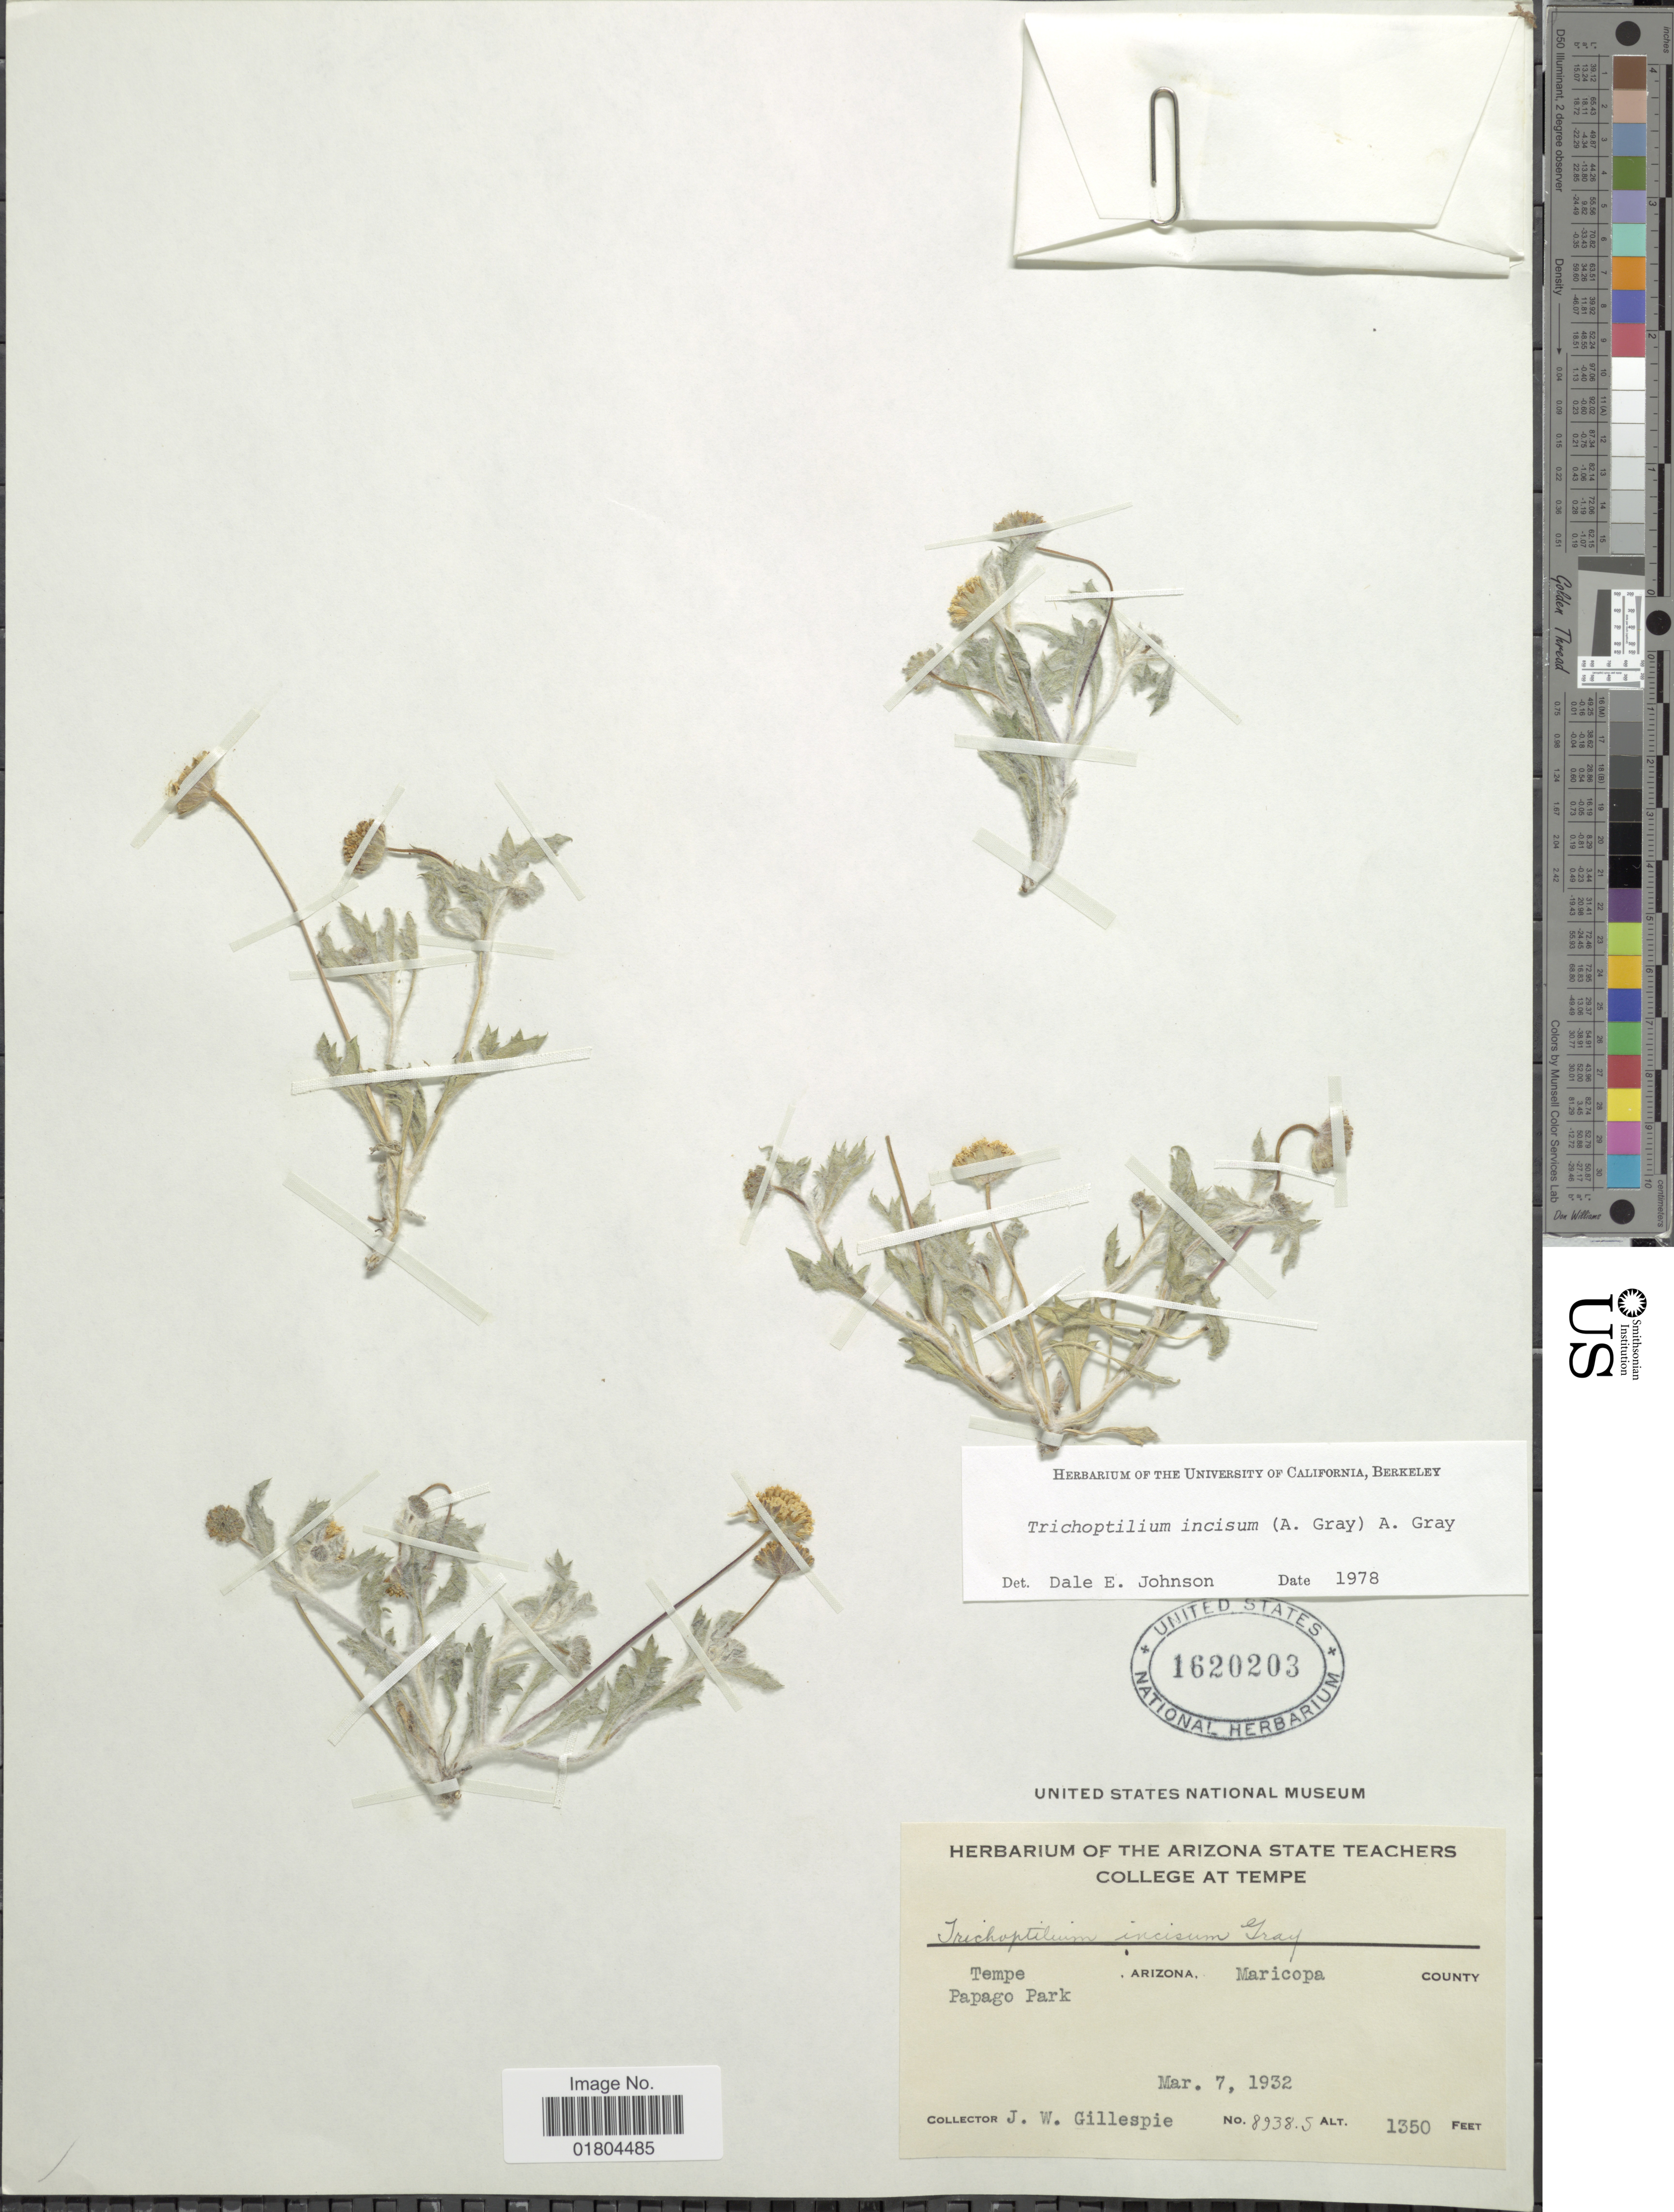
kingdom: Plantae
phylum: Tracheophyta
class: Magnoliopsida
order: Asterales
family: Asteraceae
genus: Trichoptilium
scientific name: Trichoptilium incisum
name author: (A. Gray) A. Gray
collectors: J. W. Gillespie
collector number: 8938 S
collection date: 1932-03-07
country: United States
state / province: Arizona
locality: Tempe, Papago Park, Arizona, Maricopa County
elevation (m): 411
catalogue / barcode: US 1620203